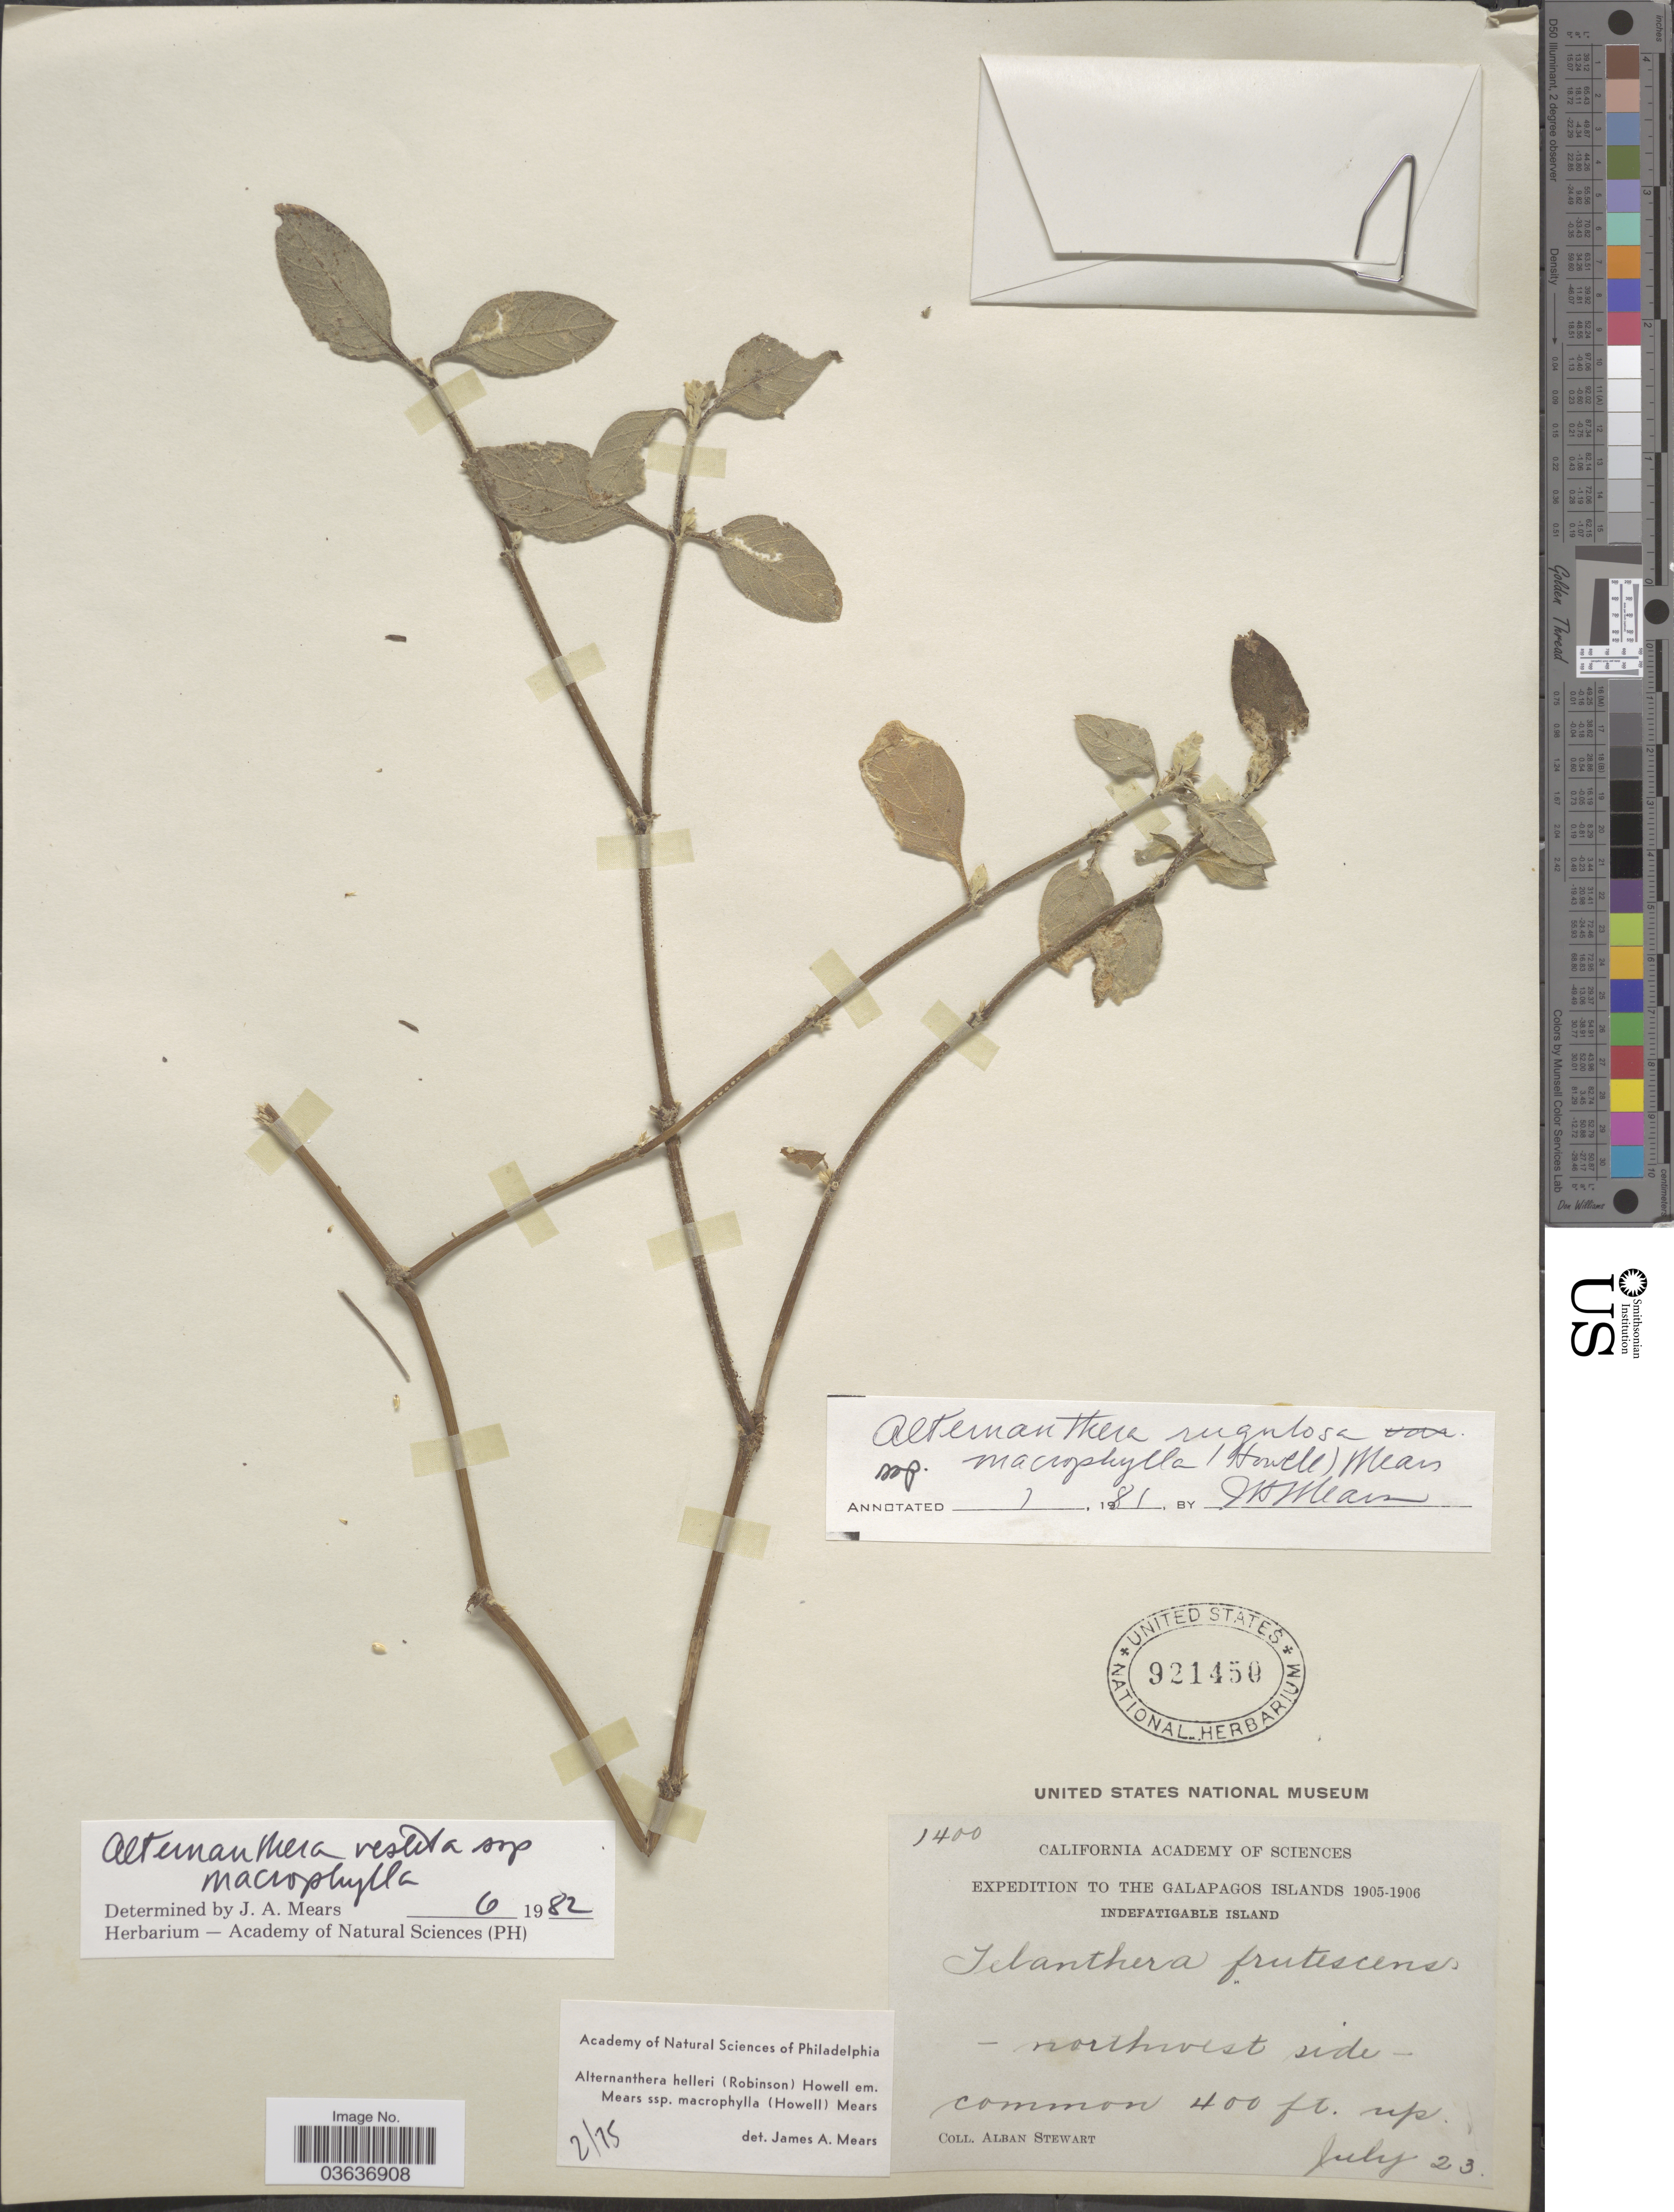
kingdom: Plantae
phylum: Tracheophyta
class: Magnoliopsida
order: Caryophyllales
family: Amaranthaceae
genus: Alternanthera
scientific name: Alternanthera vestita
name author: (Andersson) J.T. Howell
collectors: A. Stewart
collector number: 1400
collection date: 1905-07-23/1906-07-23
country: Ecuador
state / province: Colón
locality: The Galapagos Islands. Indefatigable Island. Northwest side.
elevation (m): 122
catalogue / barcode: US 921450